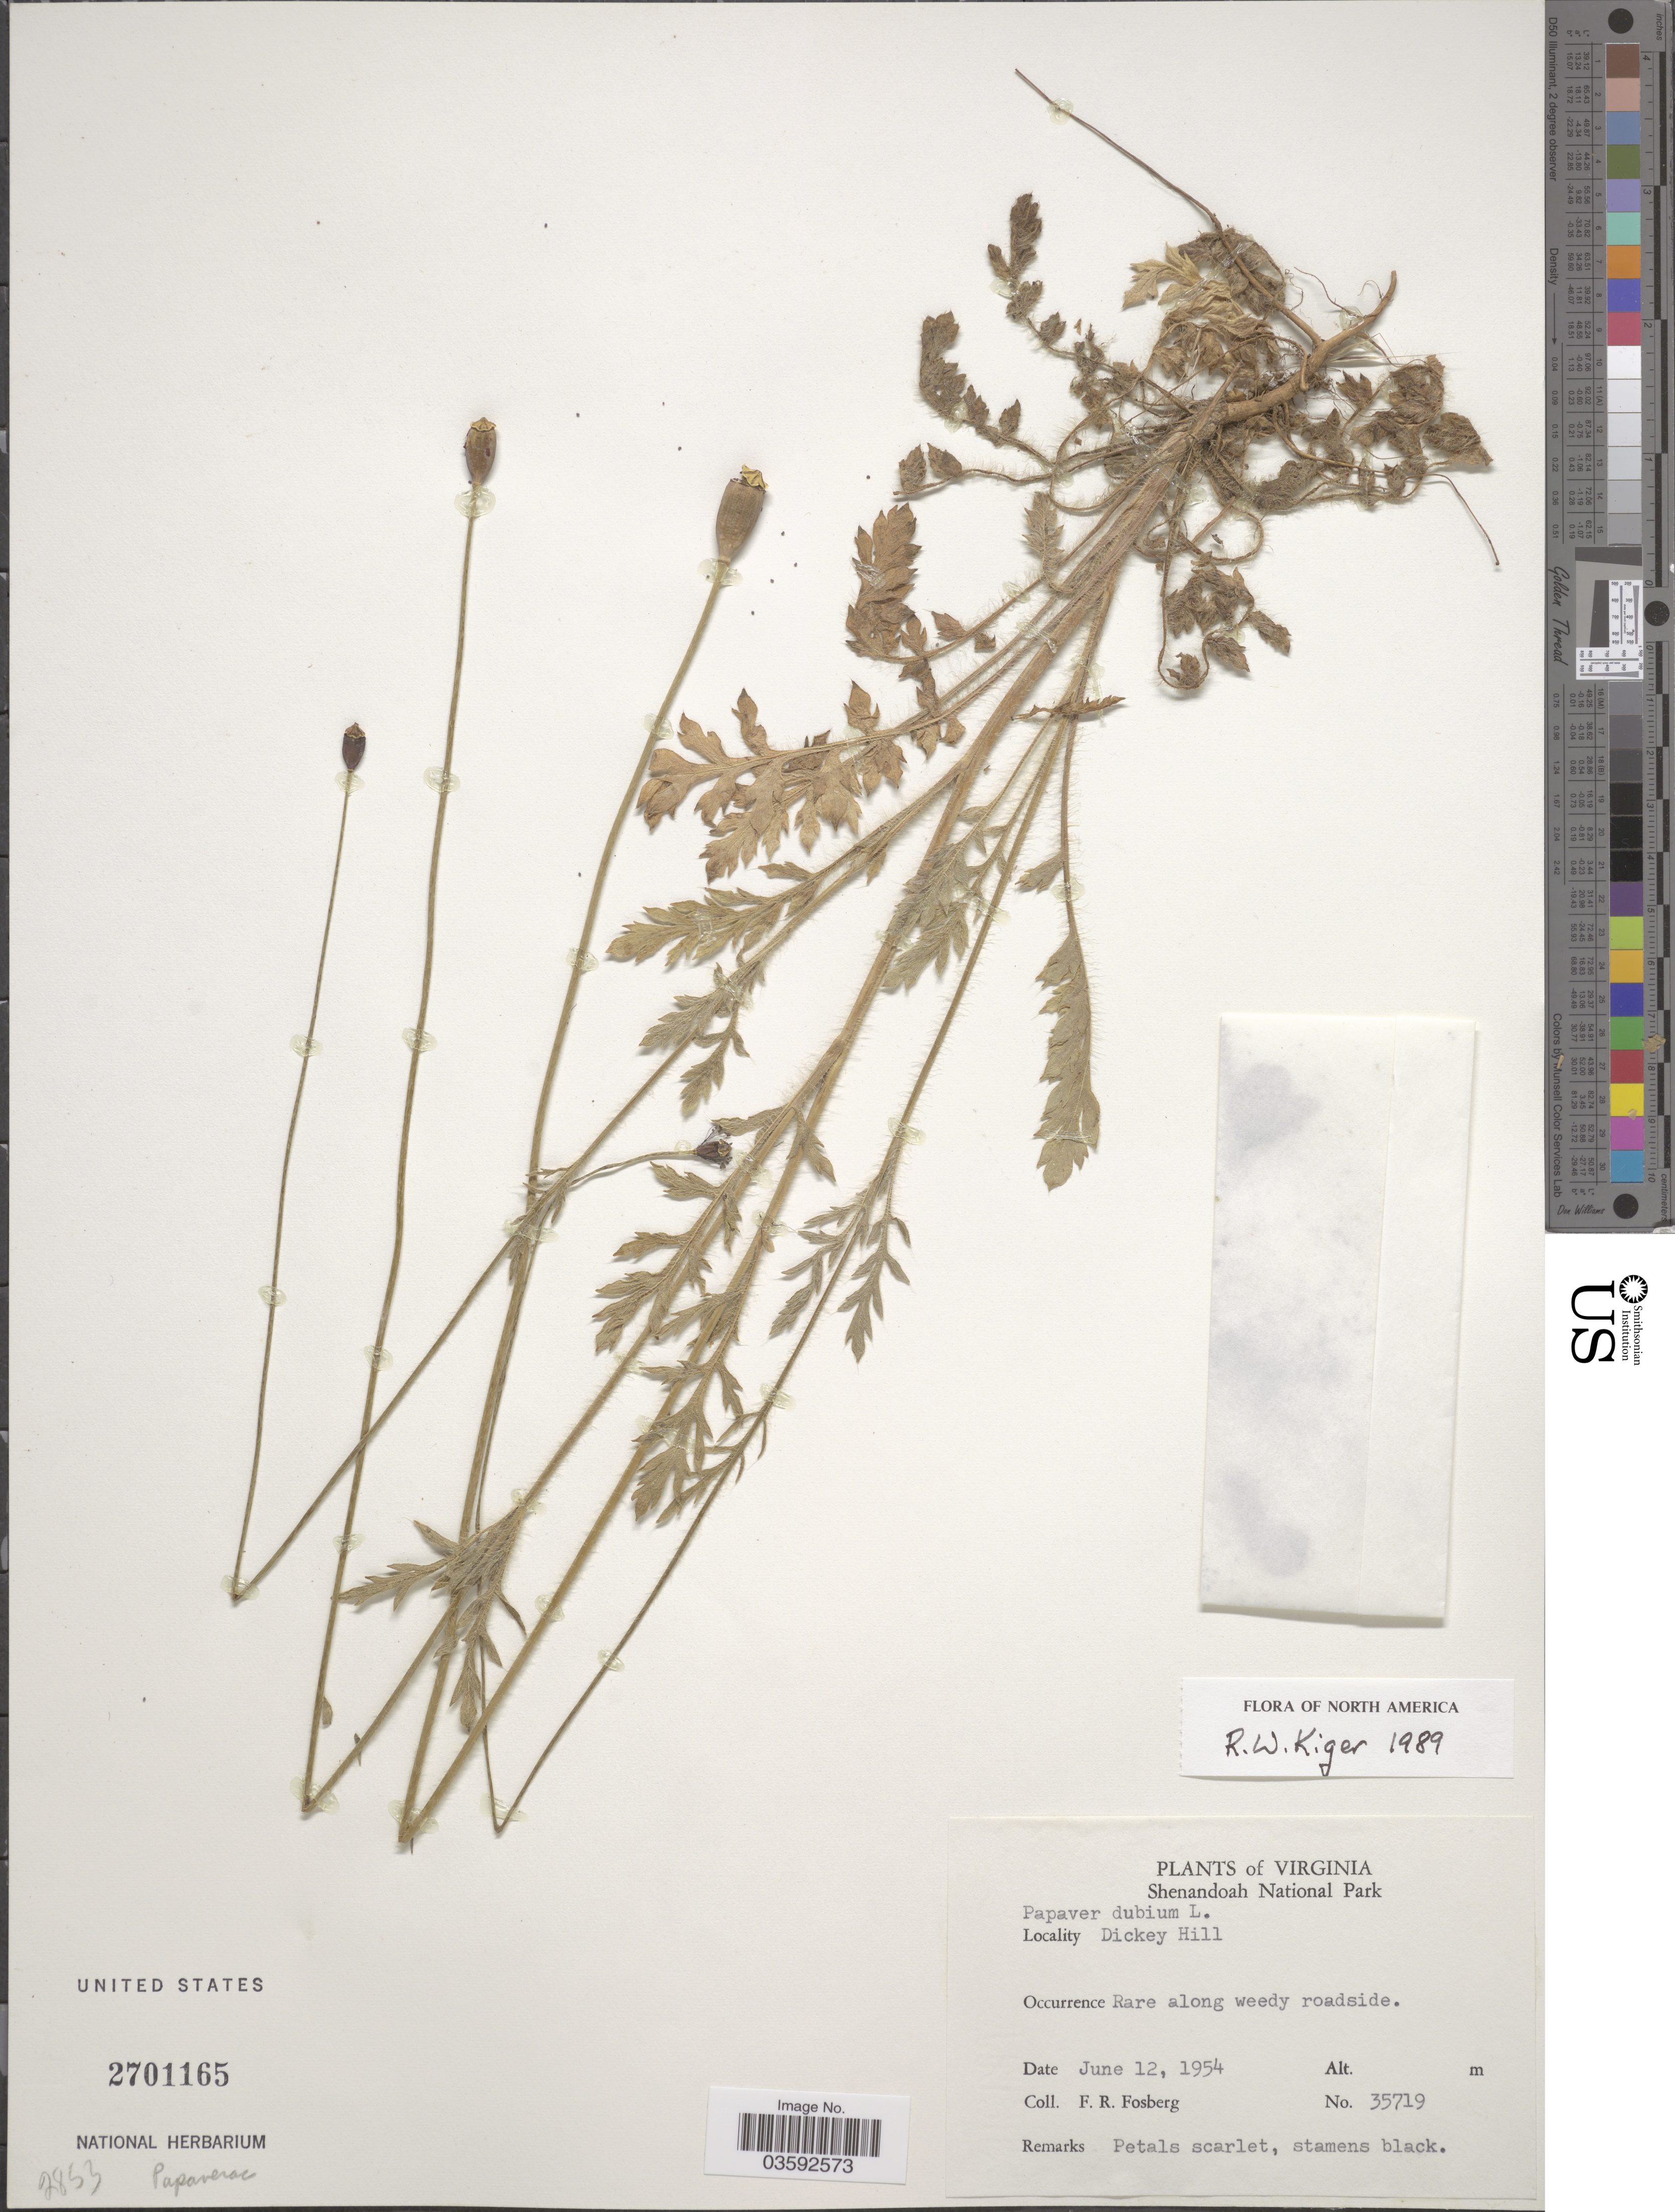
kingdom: Plantae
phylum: Tracheophyta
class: Magnoliopsida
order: Ranunculales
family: Papaveraceae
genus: Papaver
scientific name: Papaver dubium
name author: L.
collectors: F. R. Fosberg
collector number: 35719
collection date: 1954-06-12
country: United States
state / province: Virginia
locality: Shenandoah National Park. Dickey Hill.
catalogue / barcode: US 2701165